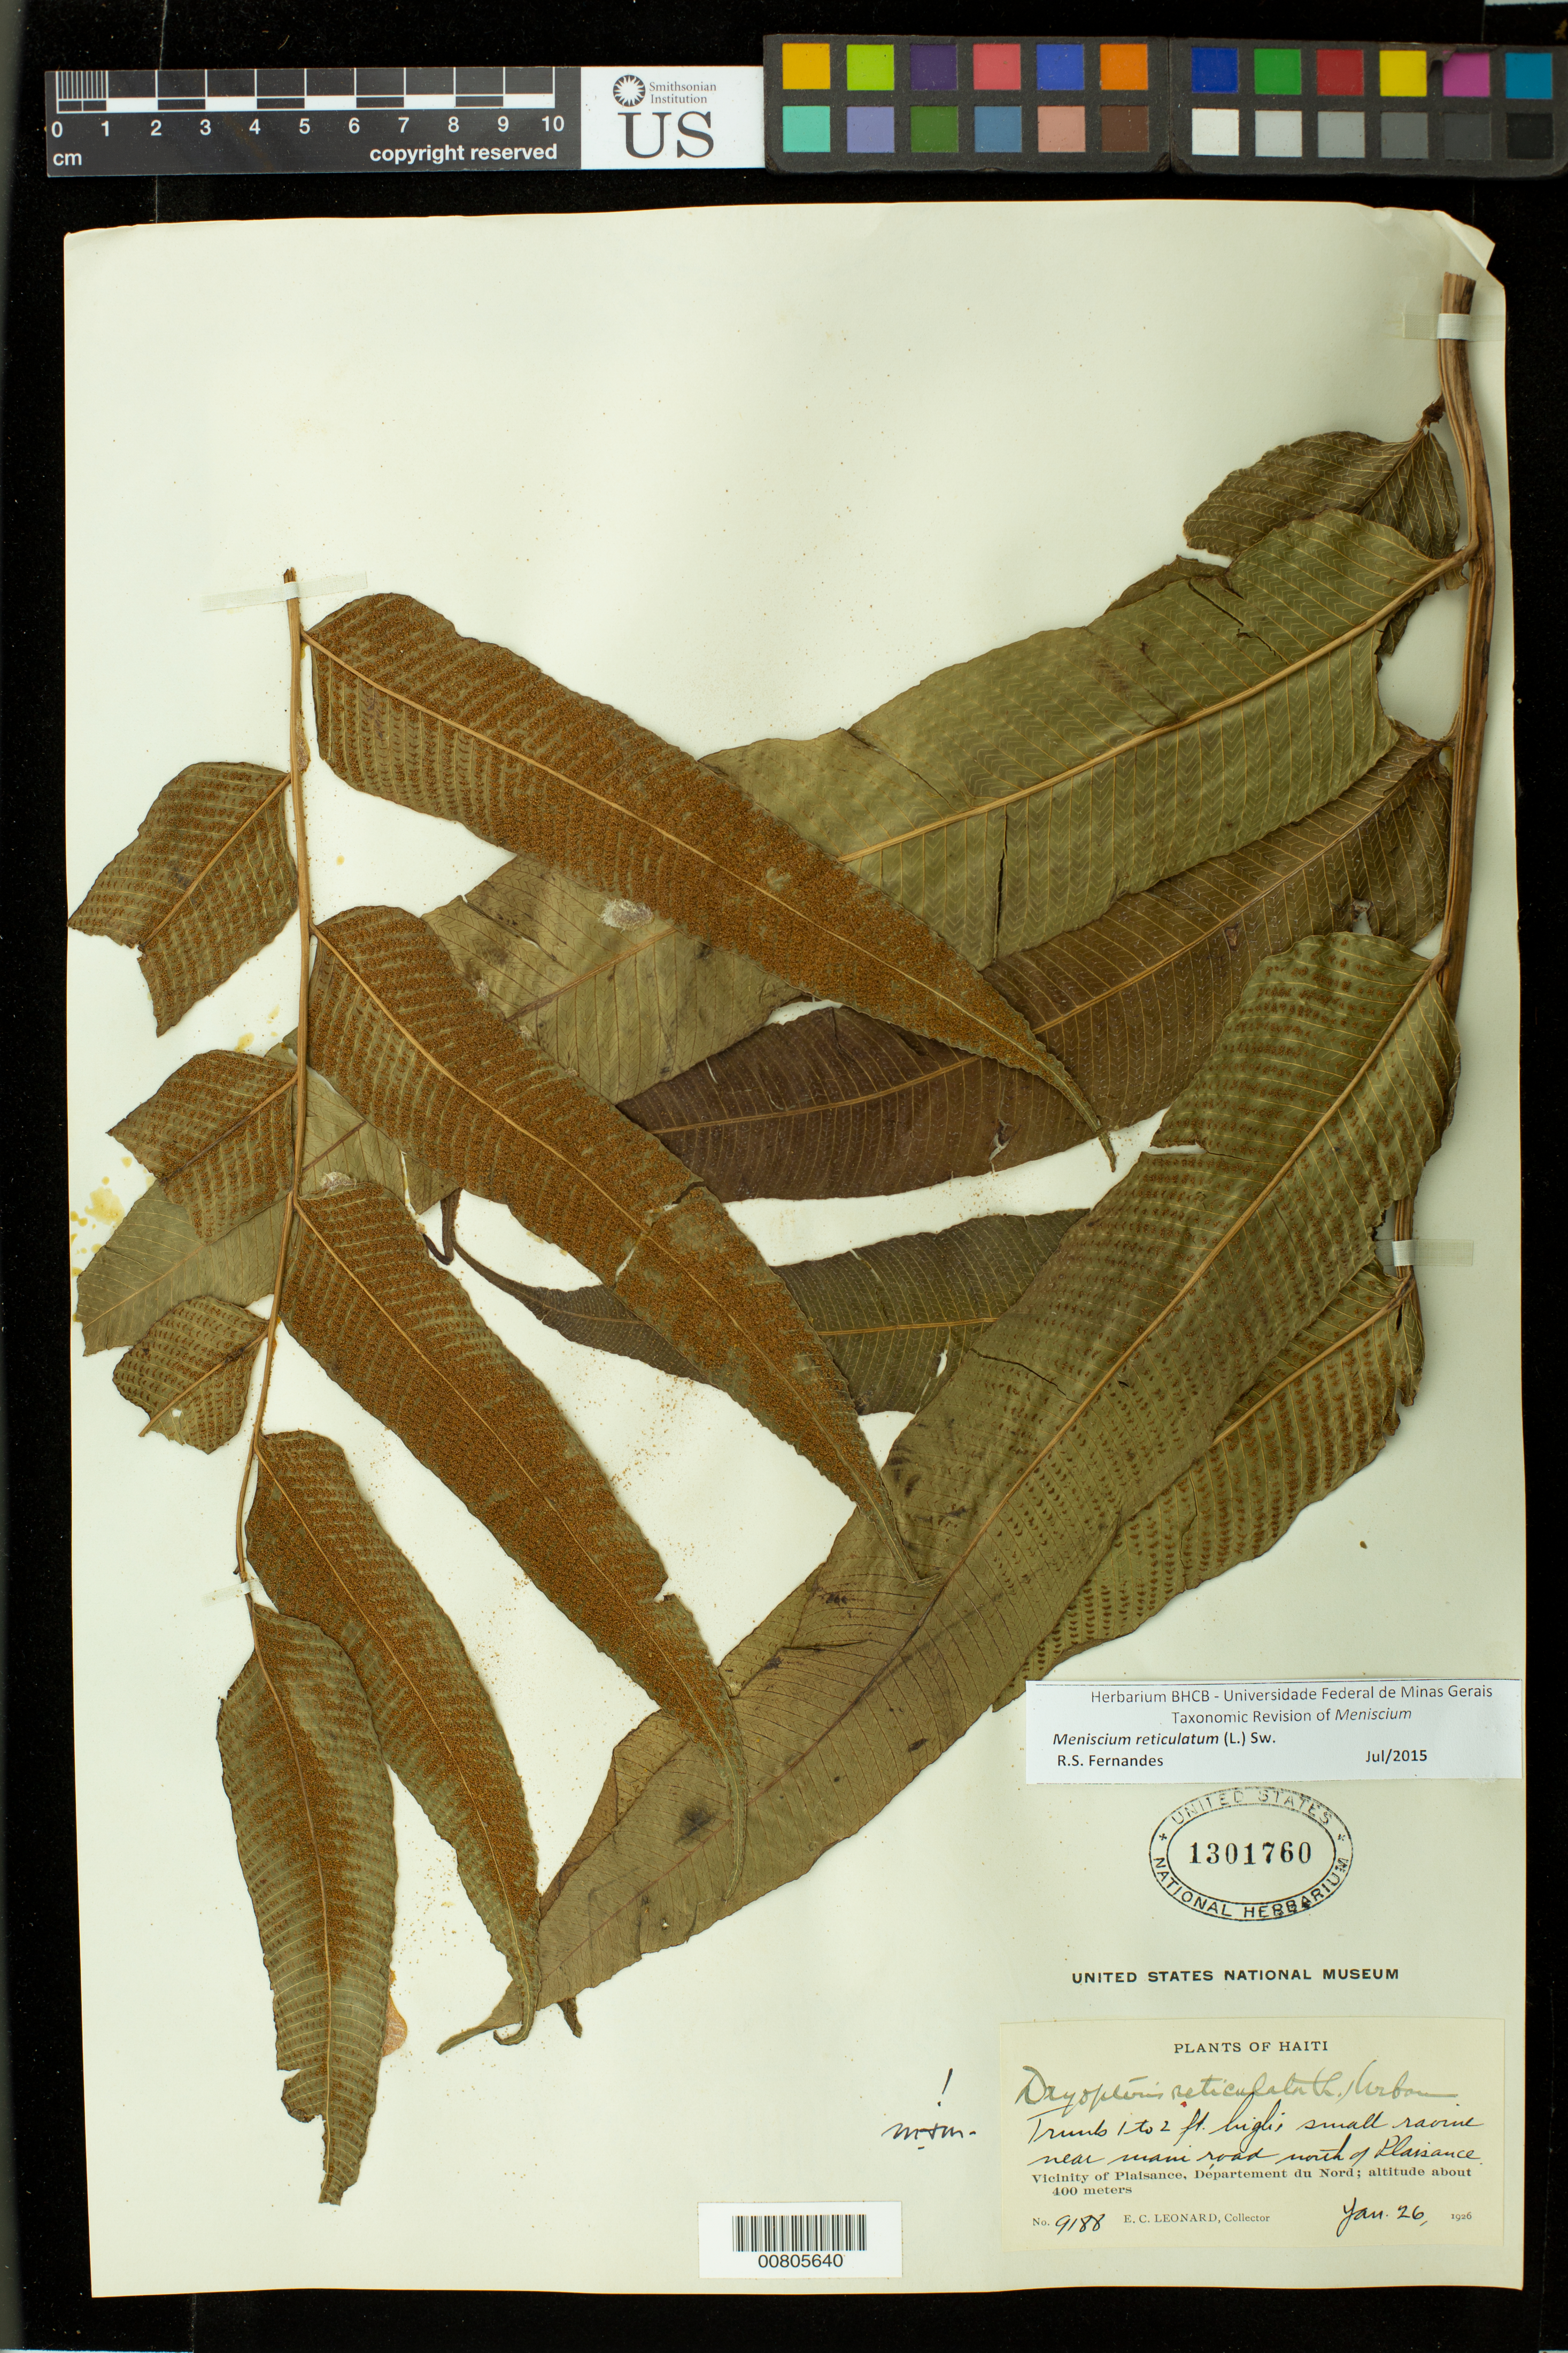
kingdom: Plantae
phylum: Tracheophyta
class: Polypodiopsida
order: Polypodiales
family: Thelypteridaceae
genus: Meniscium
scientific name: Meniscium reticulatum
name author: (L.) Sw.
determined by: Fernandes, R. S.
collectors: E. C. Leonard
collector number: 9188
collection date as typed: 26 Jan 1926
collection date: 1926-01-26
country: Haiti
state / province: Nord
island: Hispaniola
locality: Plaisance, main road N of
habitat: Small ravine near main road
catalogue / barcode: US 1301760